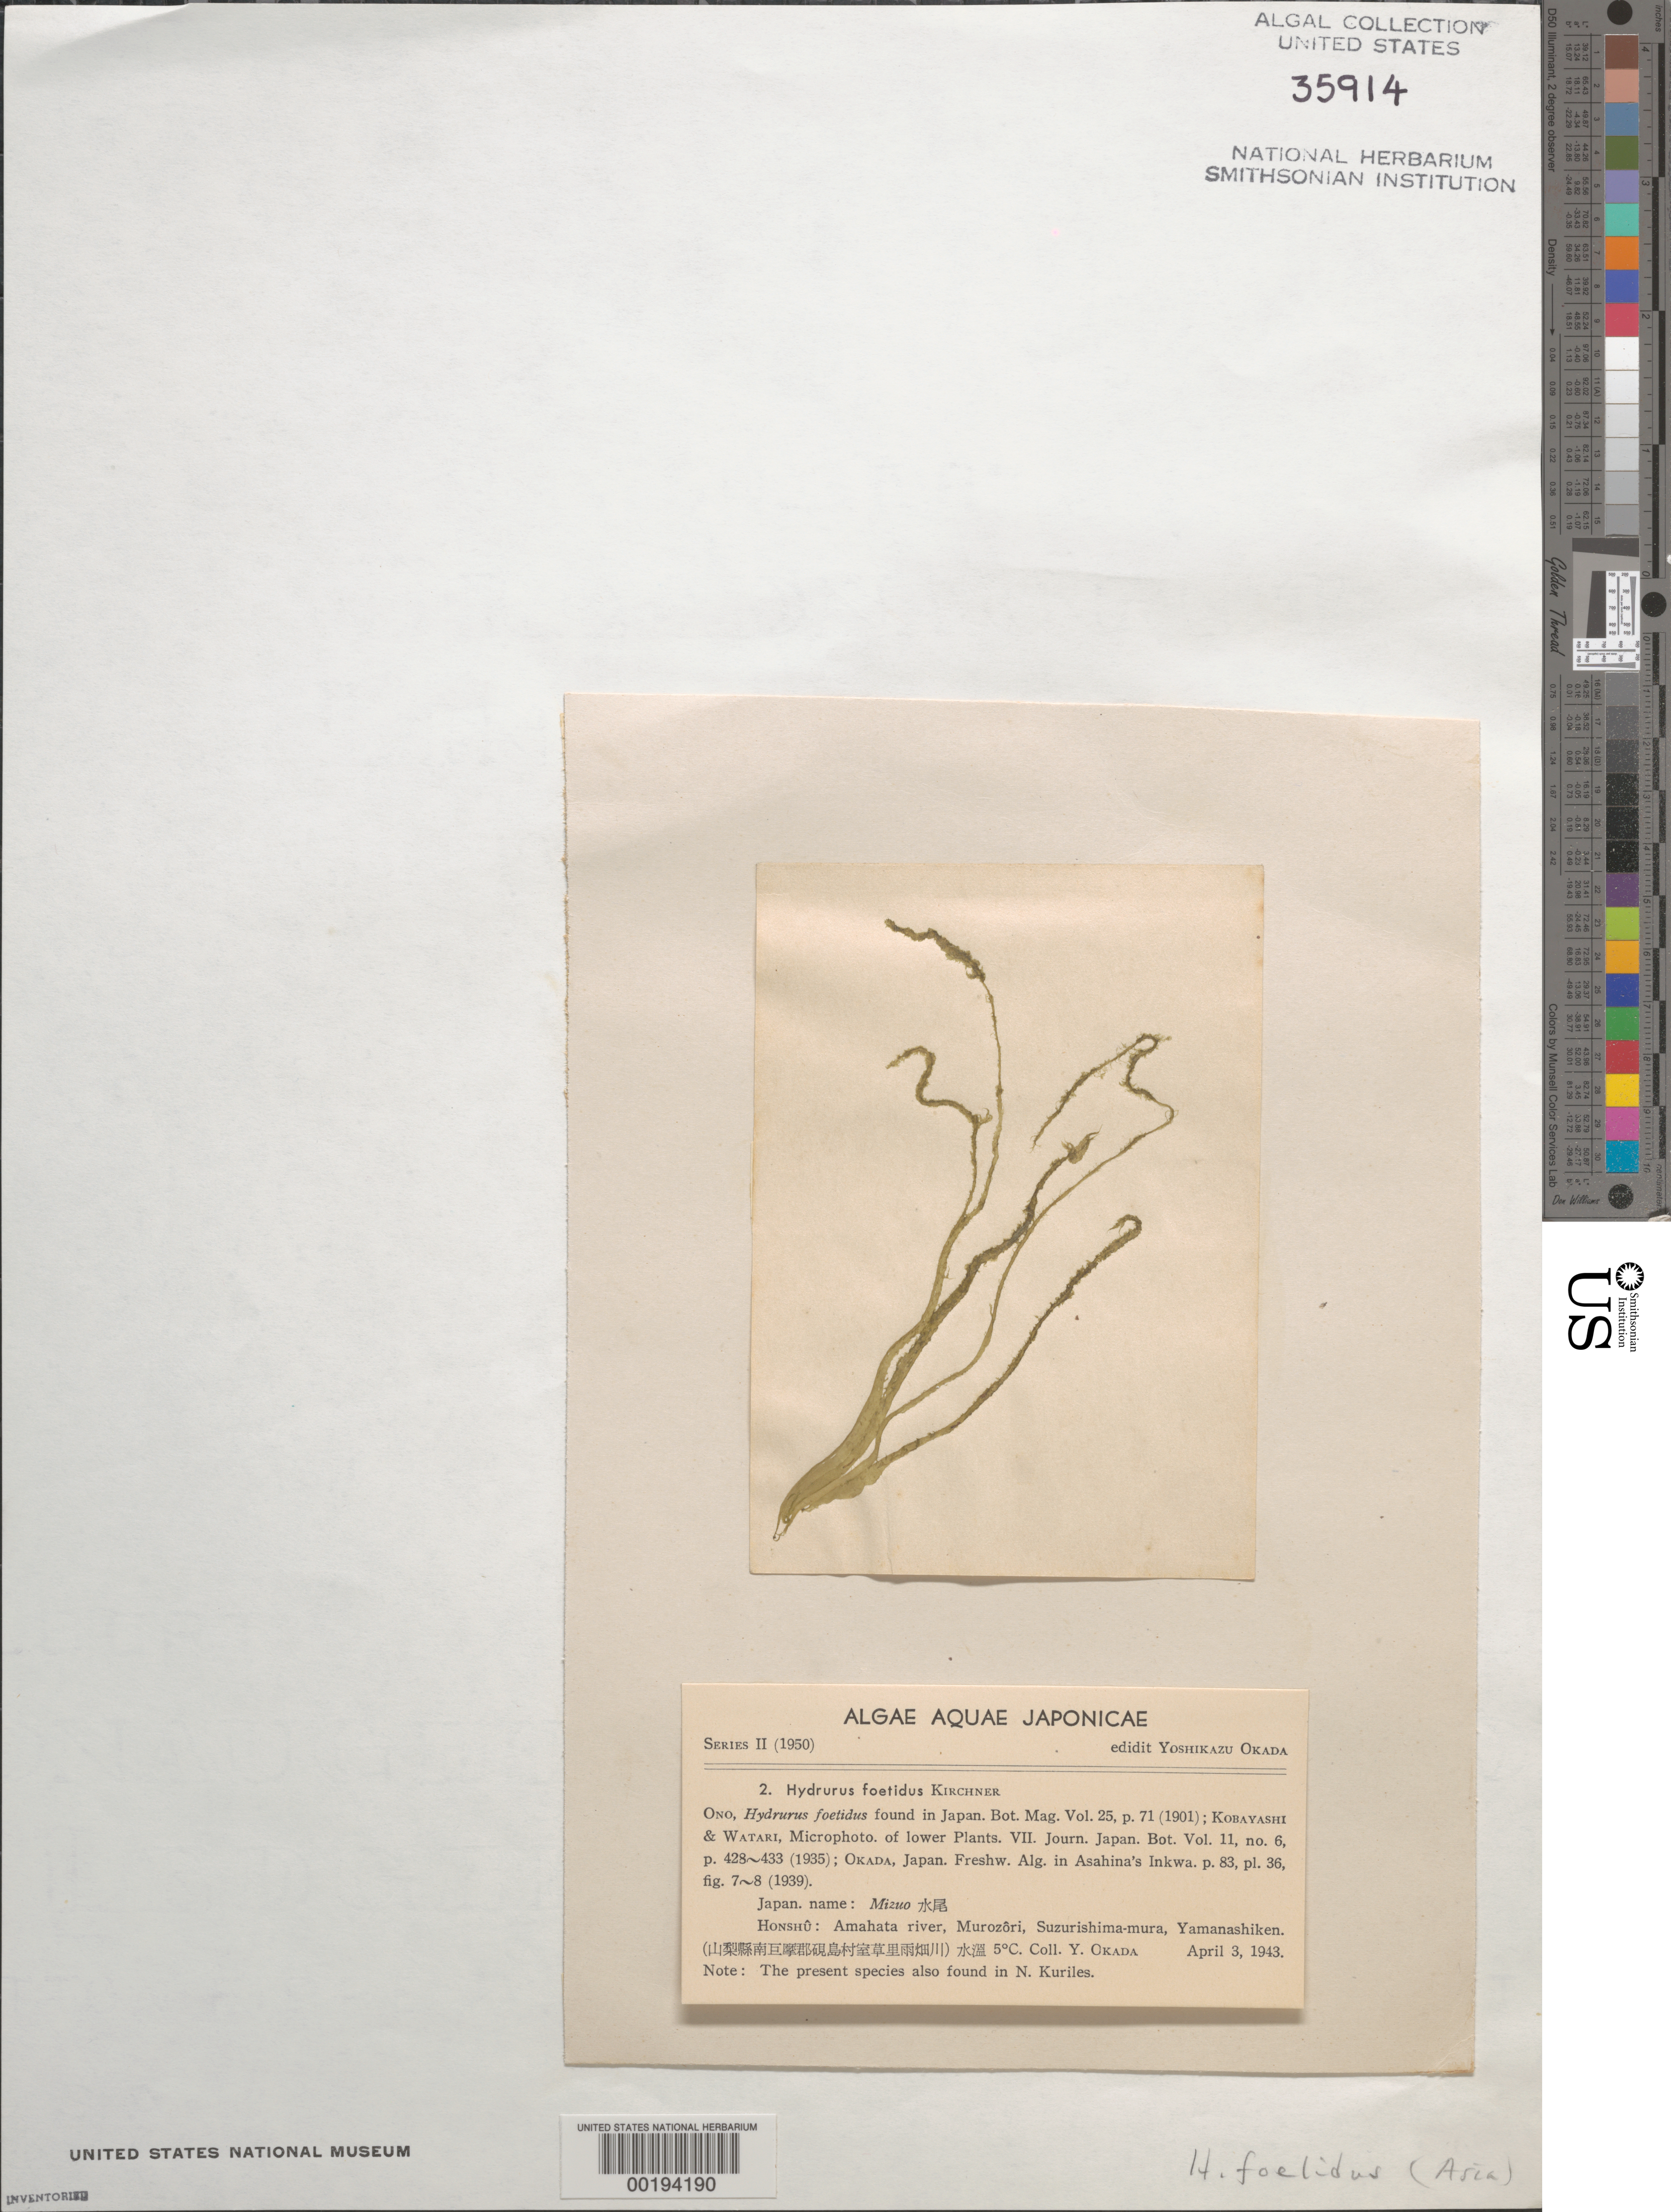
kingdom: Chromista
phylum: Ochrophyta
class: Chrysophyceae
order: Hydrurales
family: Hydruraceae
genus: Hydrurus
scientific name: Hydrurus foetidus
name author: (Villars) Trevis.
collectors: Y. Okada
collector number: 2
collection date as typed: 03 Apr 1943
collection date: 1943-04-03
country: Japan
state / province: Yamanasi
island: Honshu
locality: Amahata River, Murozori, Suzurishima-mura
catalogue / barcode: US 35914